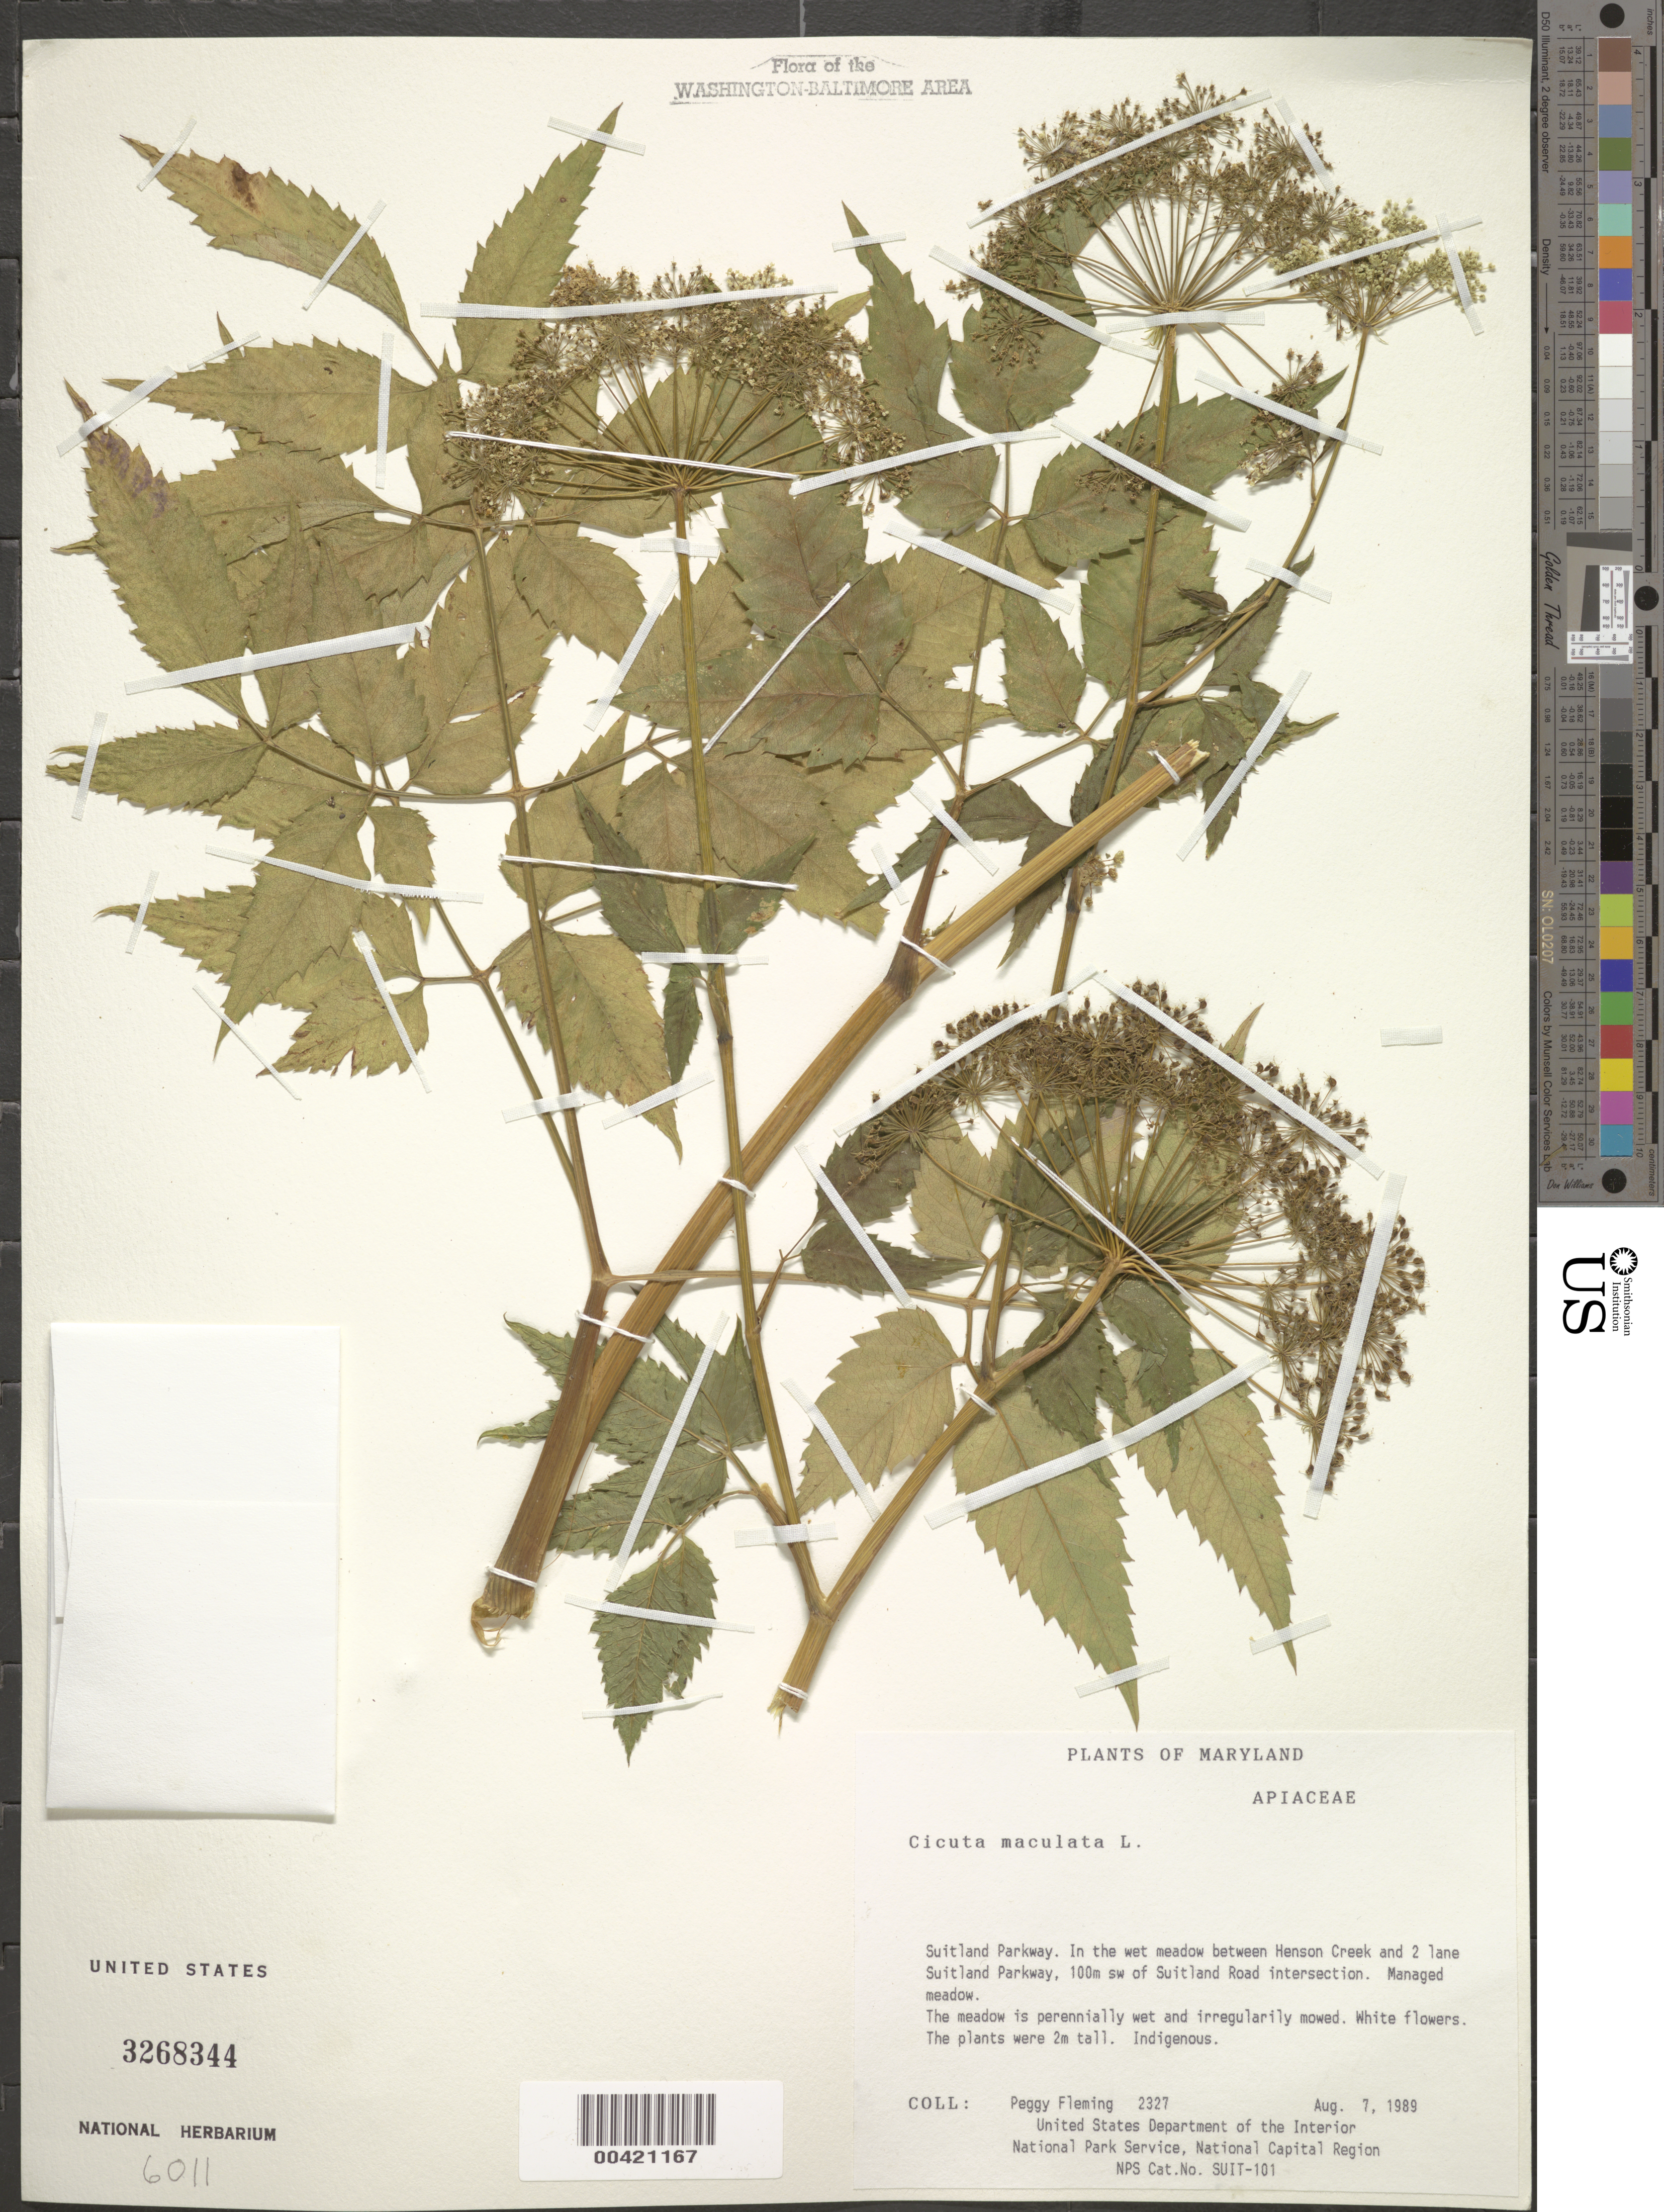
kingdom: Plantae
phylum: Tracheophyta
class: Magnoliopsida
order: Apiales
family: Apiaceae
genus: Cicuta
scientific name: Cicuta maculata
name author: L.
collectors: P. Fleming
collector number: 2327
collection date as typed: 07 Aug 1989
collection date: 1989-08-07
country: United States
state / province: Maryland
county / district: Prince George's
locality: Suitland Parkway, in drainage between Henson Creek and Suitland Parkway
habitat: Managed meadow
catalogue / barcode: US 3268344